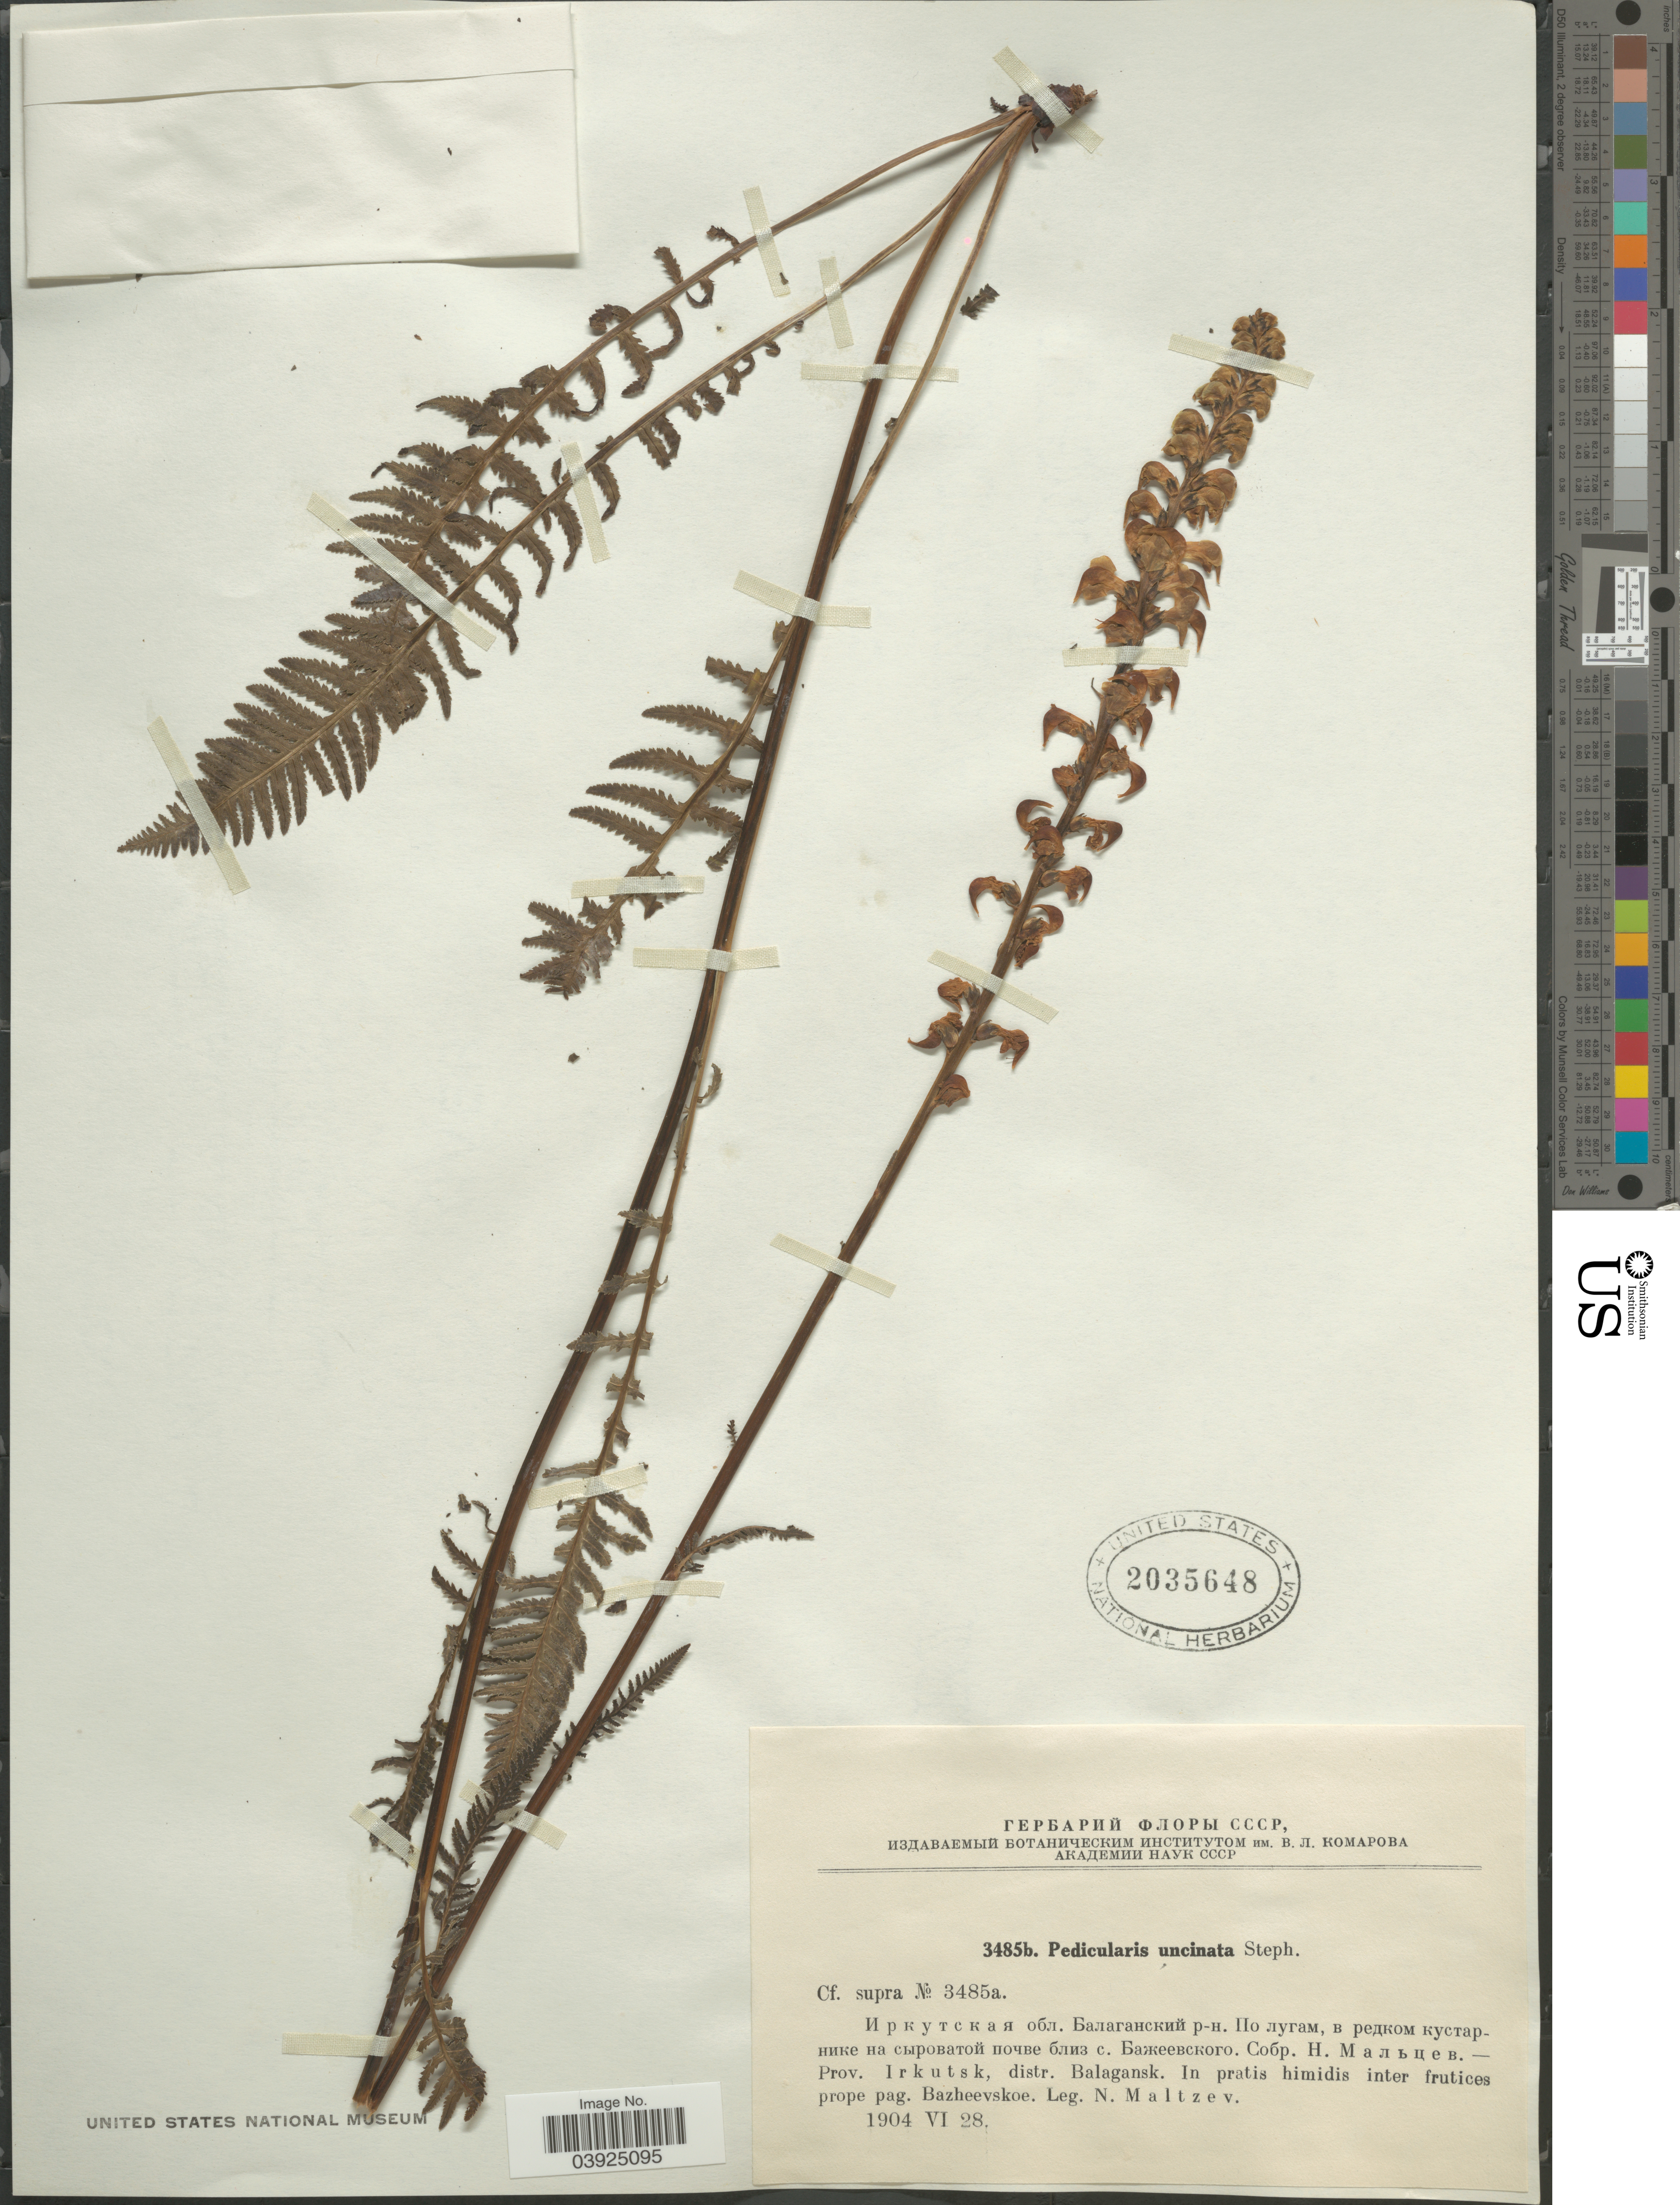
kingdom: Plantae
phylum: Tracheophyta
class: Magnoliopsida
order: Lamiales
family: Orobanchaceae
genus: Pedicularis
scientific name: Pedicularis uncinata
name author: Steph.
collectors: N. Maltzev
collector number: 3485b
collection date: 1904-06-28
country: Russian Federation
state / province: Irkutsk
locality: Distr. Balagansk. In pratis humidis inter frutices prope pag. Bazheevskoe.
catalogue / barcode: US 2035648